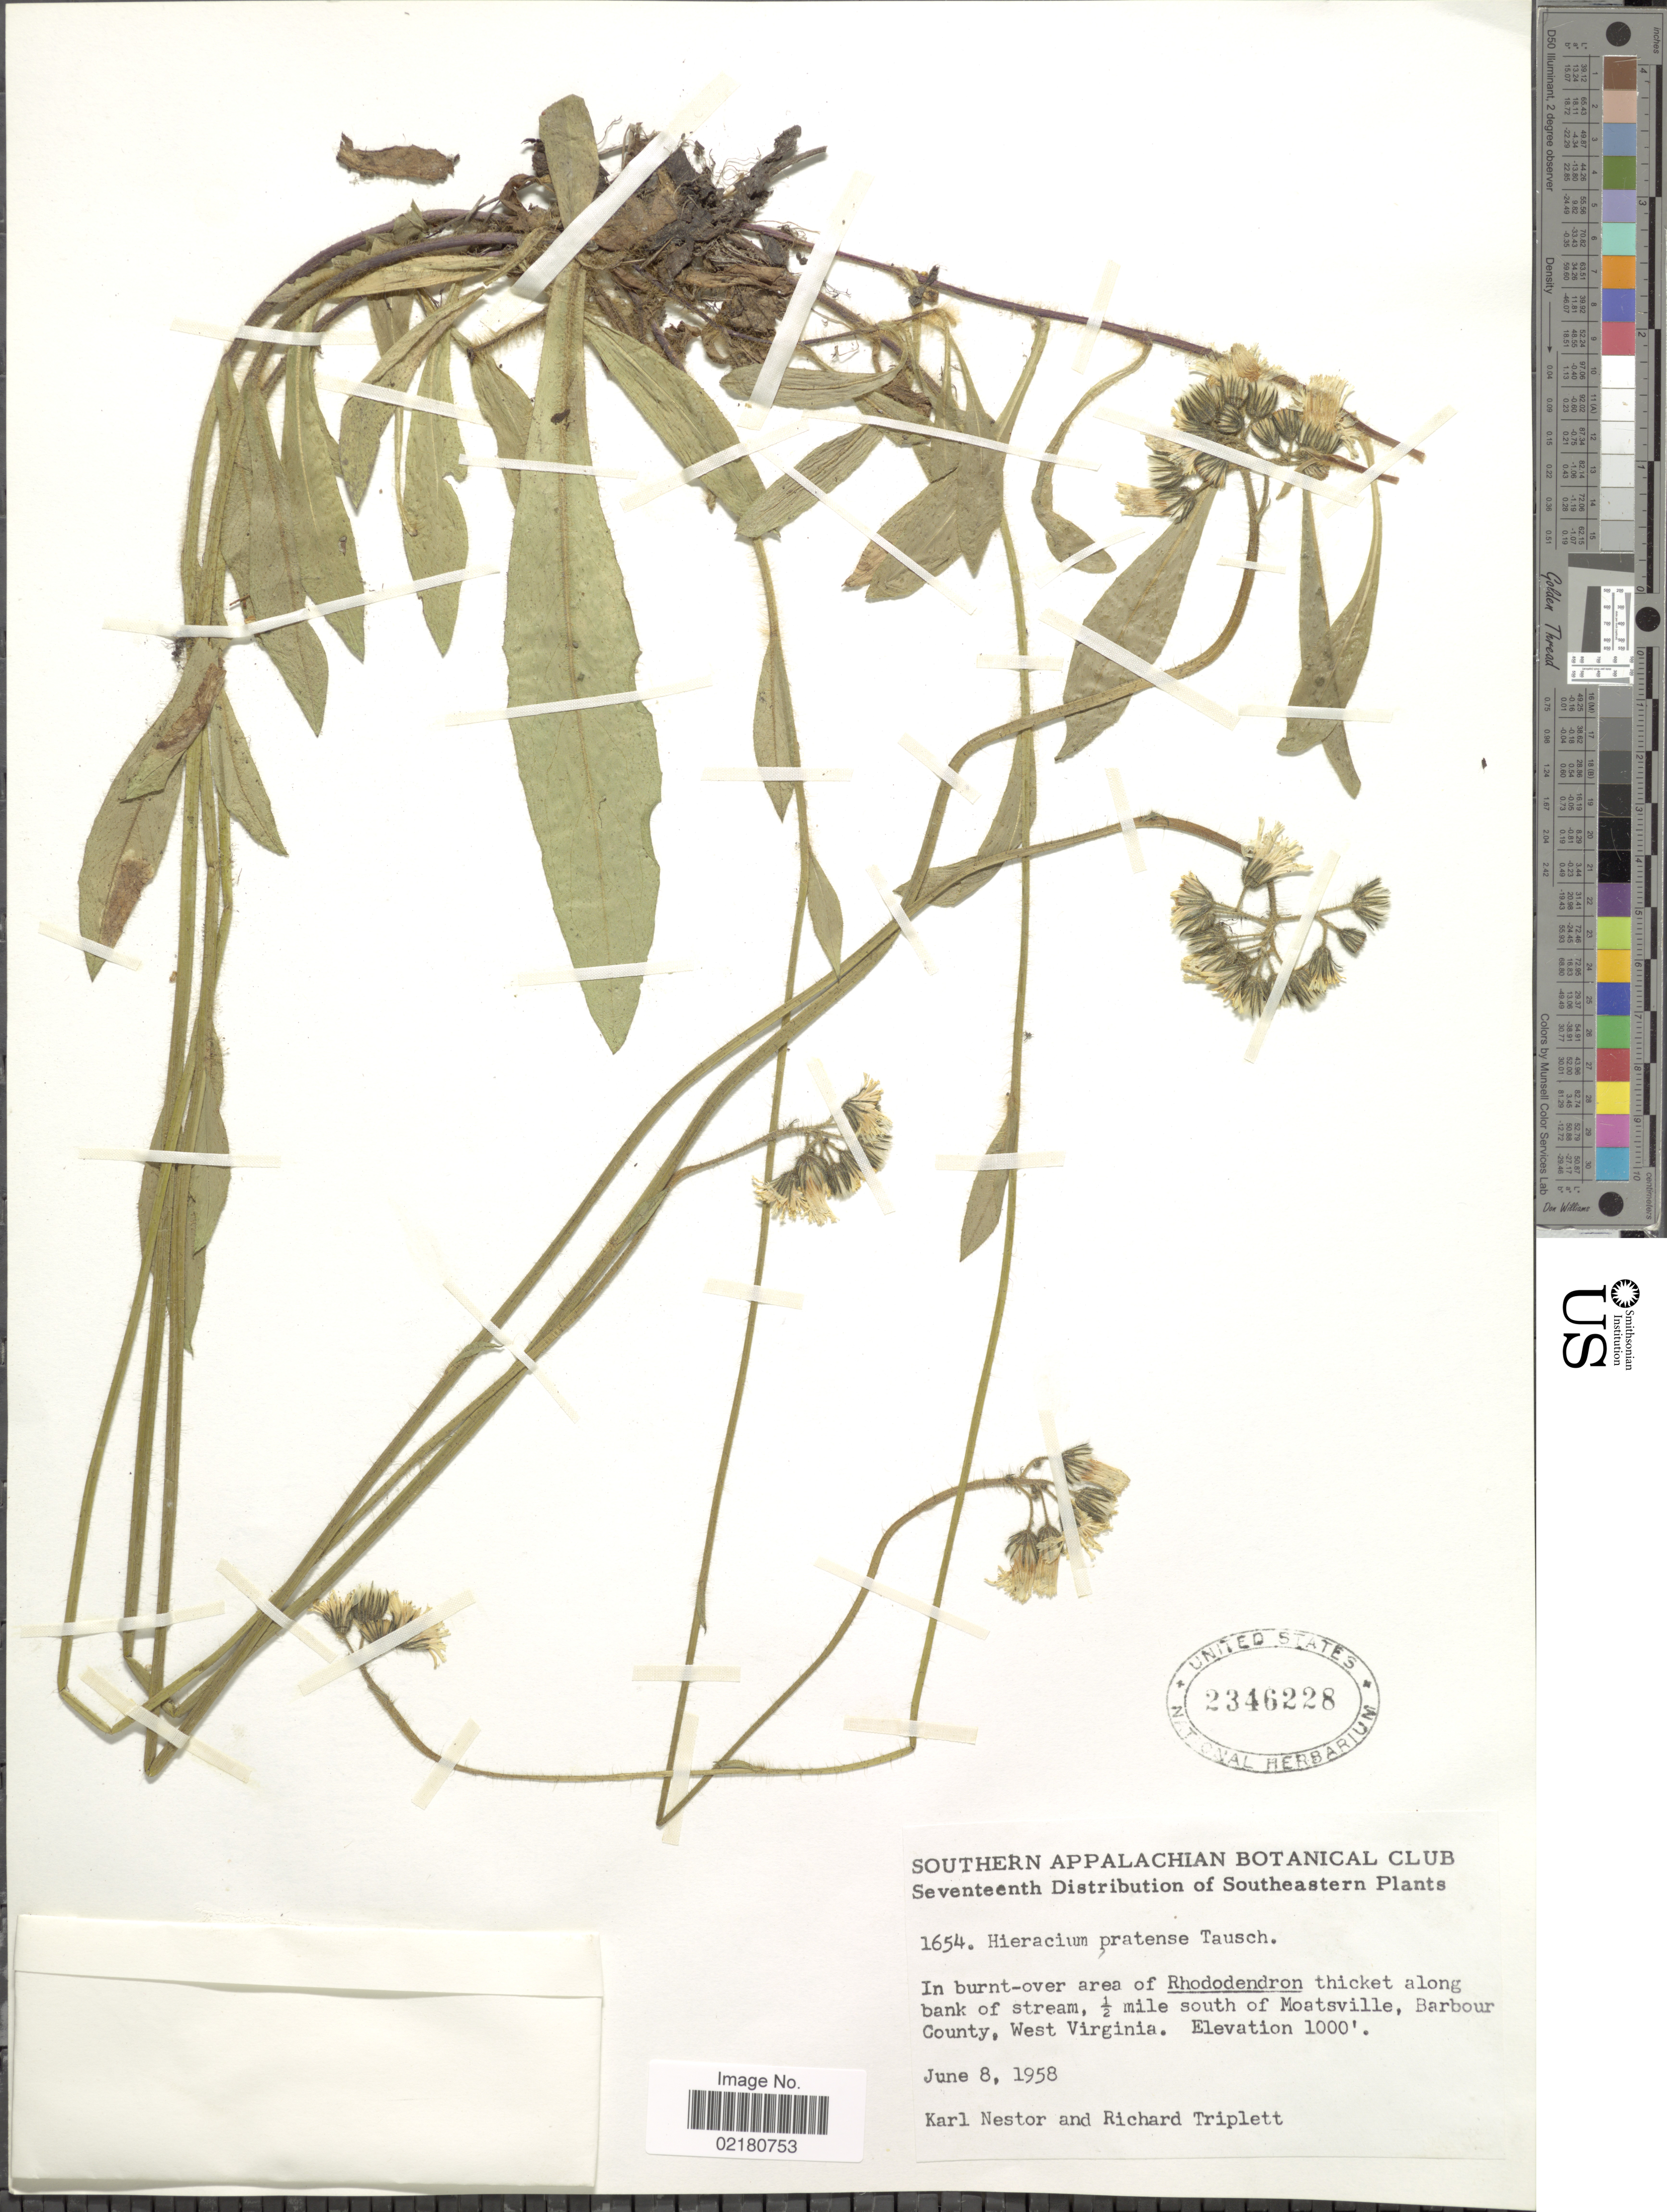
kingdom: Plantae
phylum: Tracheophyta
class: Magnoliopsida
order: Asterales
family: Asteraceae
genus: Pilosella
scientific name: Pilosella caespitosa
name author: (Dumort.) P. D. Sell & C. West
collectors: K. Nestor & R. Triplett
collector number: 1654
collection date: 1958-06-08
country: United States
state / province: West Virginia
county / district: Barbour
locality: In burnt-over area of Rhododendron thicket along bank of stream 1/2 mile south of Moatsville, Barbour County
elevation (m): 305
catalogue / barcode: US 2346228